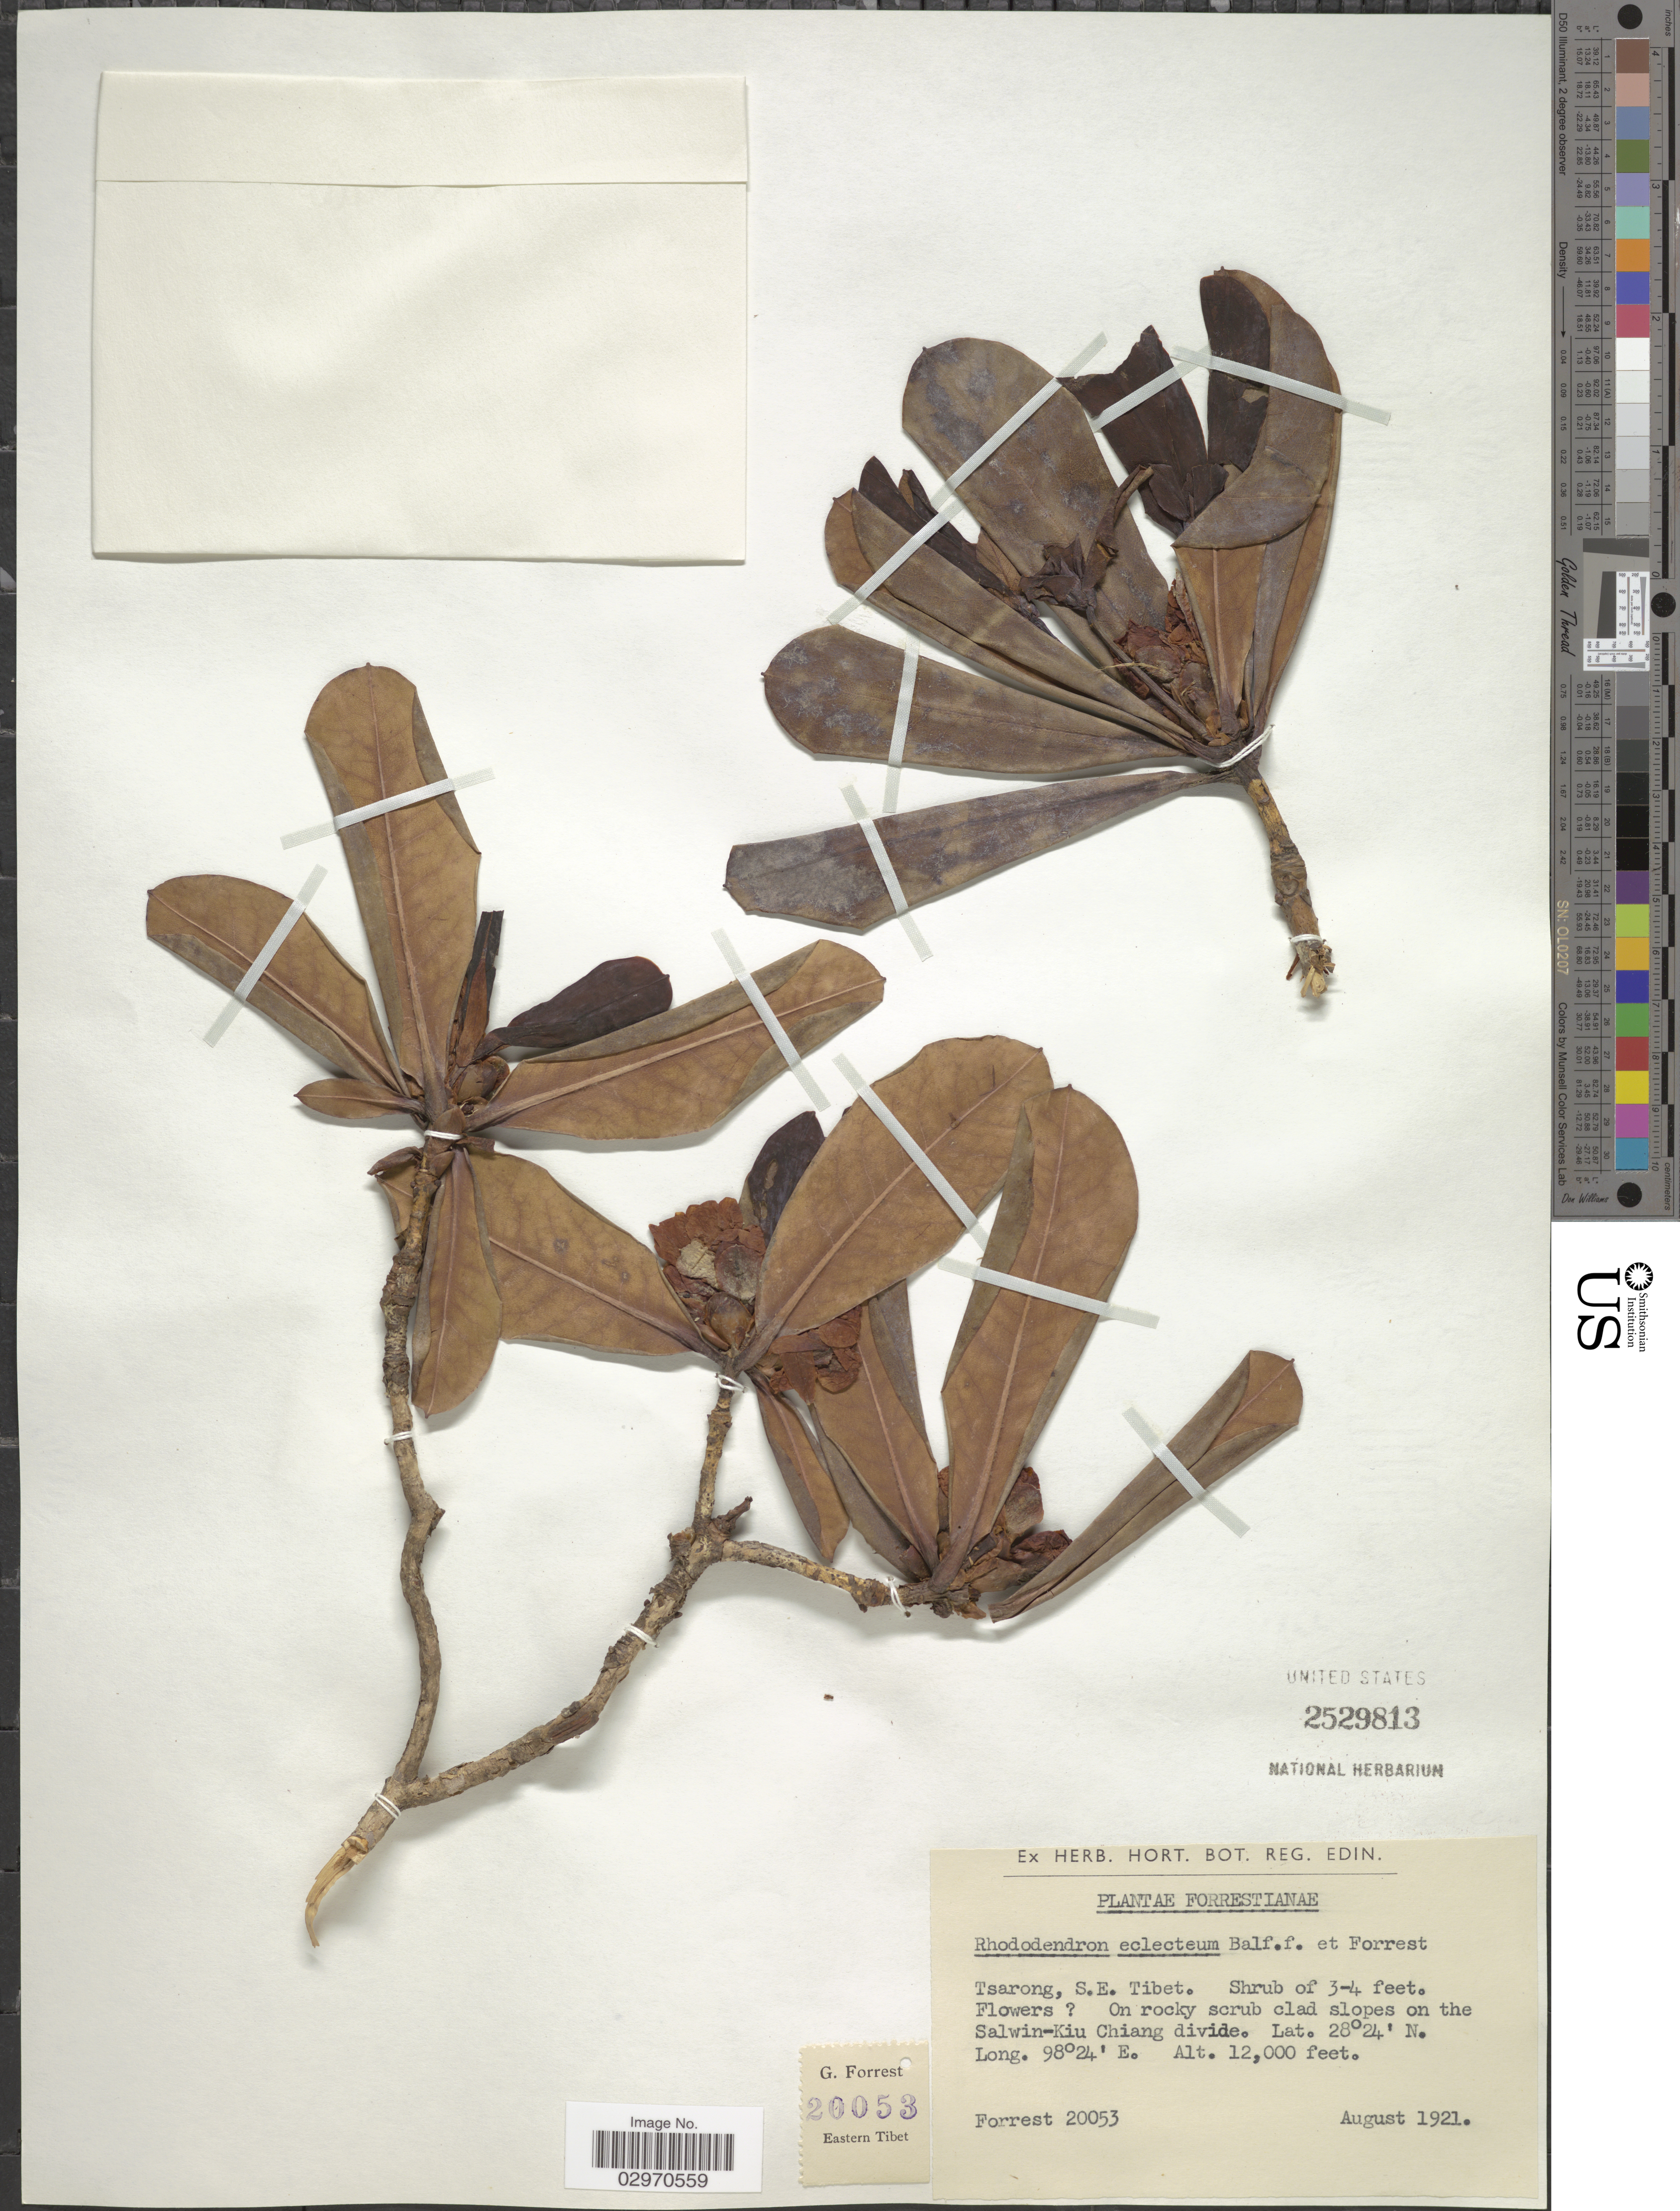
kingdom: Plantae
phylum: Tracheophyta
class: Magnoliopsida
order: Ericales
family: Ericaceae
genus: Rhododendron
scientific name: Rhododendron eclecteum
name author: Balf. f. & Forrest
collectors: -. Forrest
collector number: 20053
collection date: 1921-08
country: China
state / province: Xizang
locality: Tsarong, S.E. Tibet. On the Salwin-Kiu Chiang divide.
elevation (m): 3658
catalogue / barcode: US 2529813